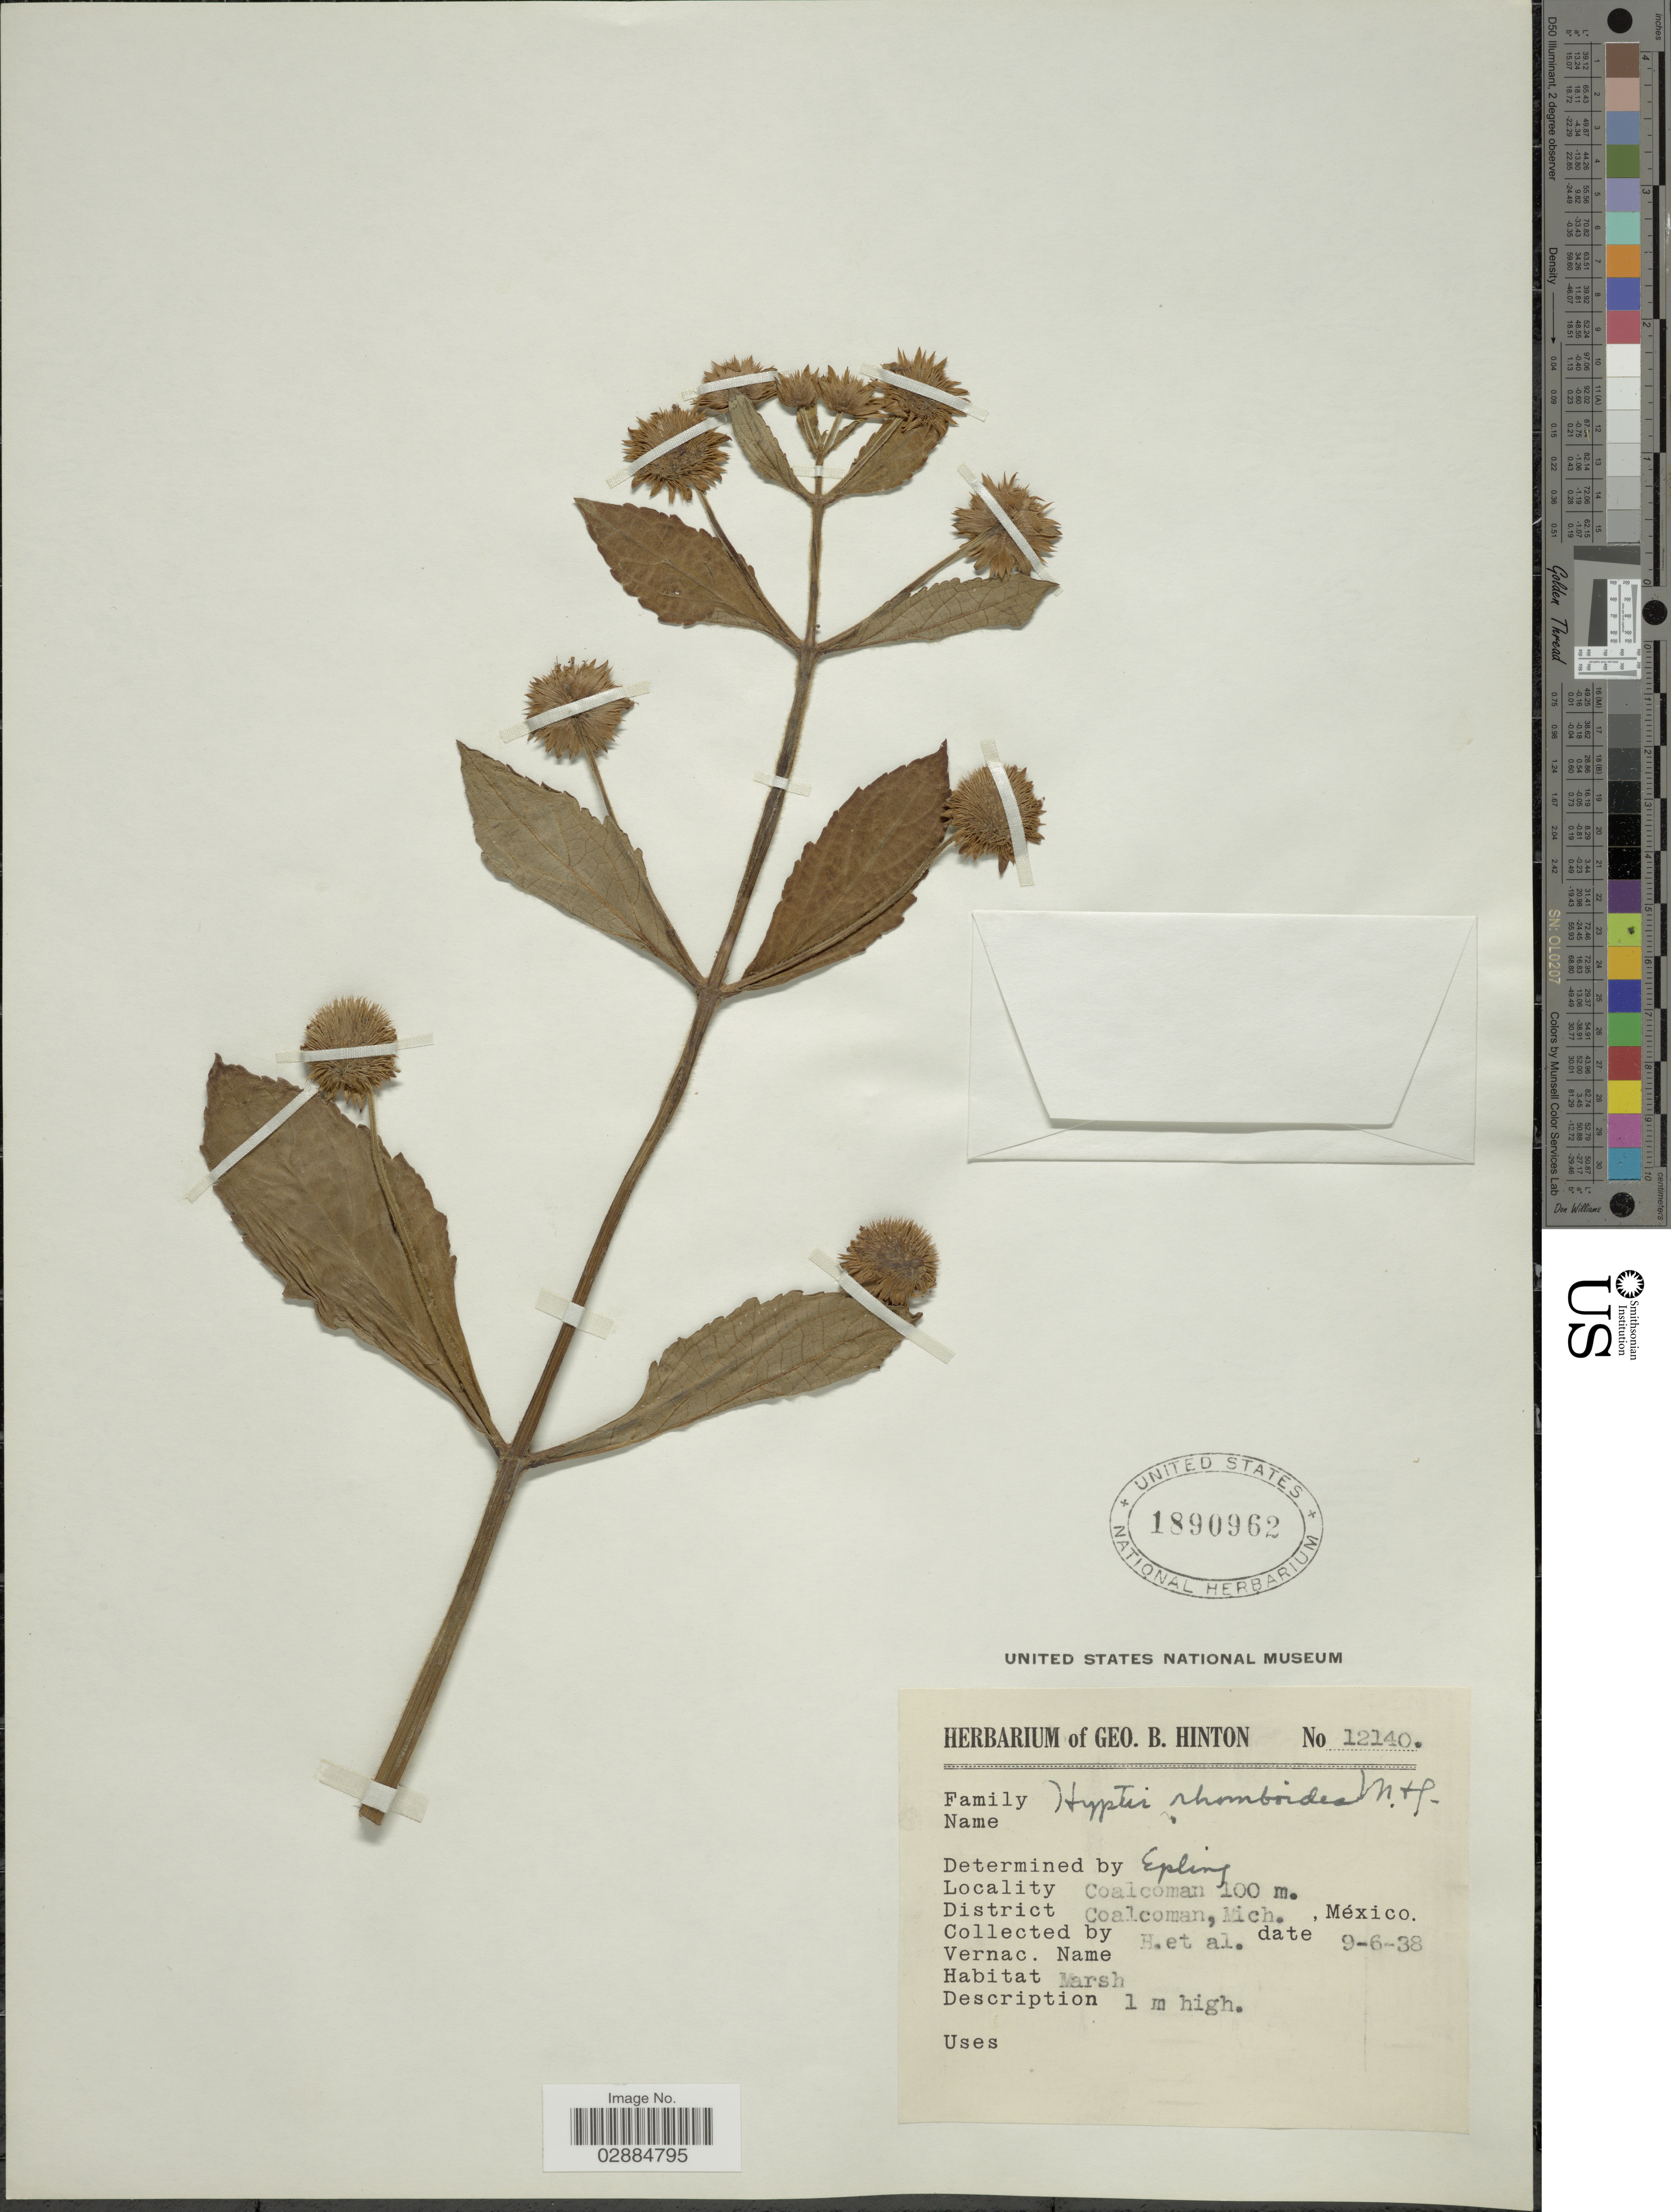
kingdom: Plantae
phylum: Tracheophyta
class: Magnoliopsida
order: Lamiales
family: Lamiaceae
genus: Hyptis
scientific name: Hyptis capitata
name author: Jacq.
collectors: G. B. Hinton & et al.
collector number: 12140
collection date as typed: Transcribed d/m/y: 9/6/38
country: Mexico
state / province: Michoacán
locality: Coalcoman, District Coalcoman, Mich.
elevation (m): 100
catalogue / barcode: US 1890962